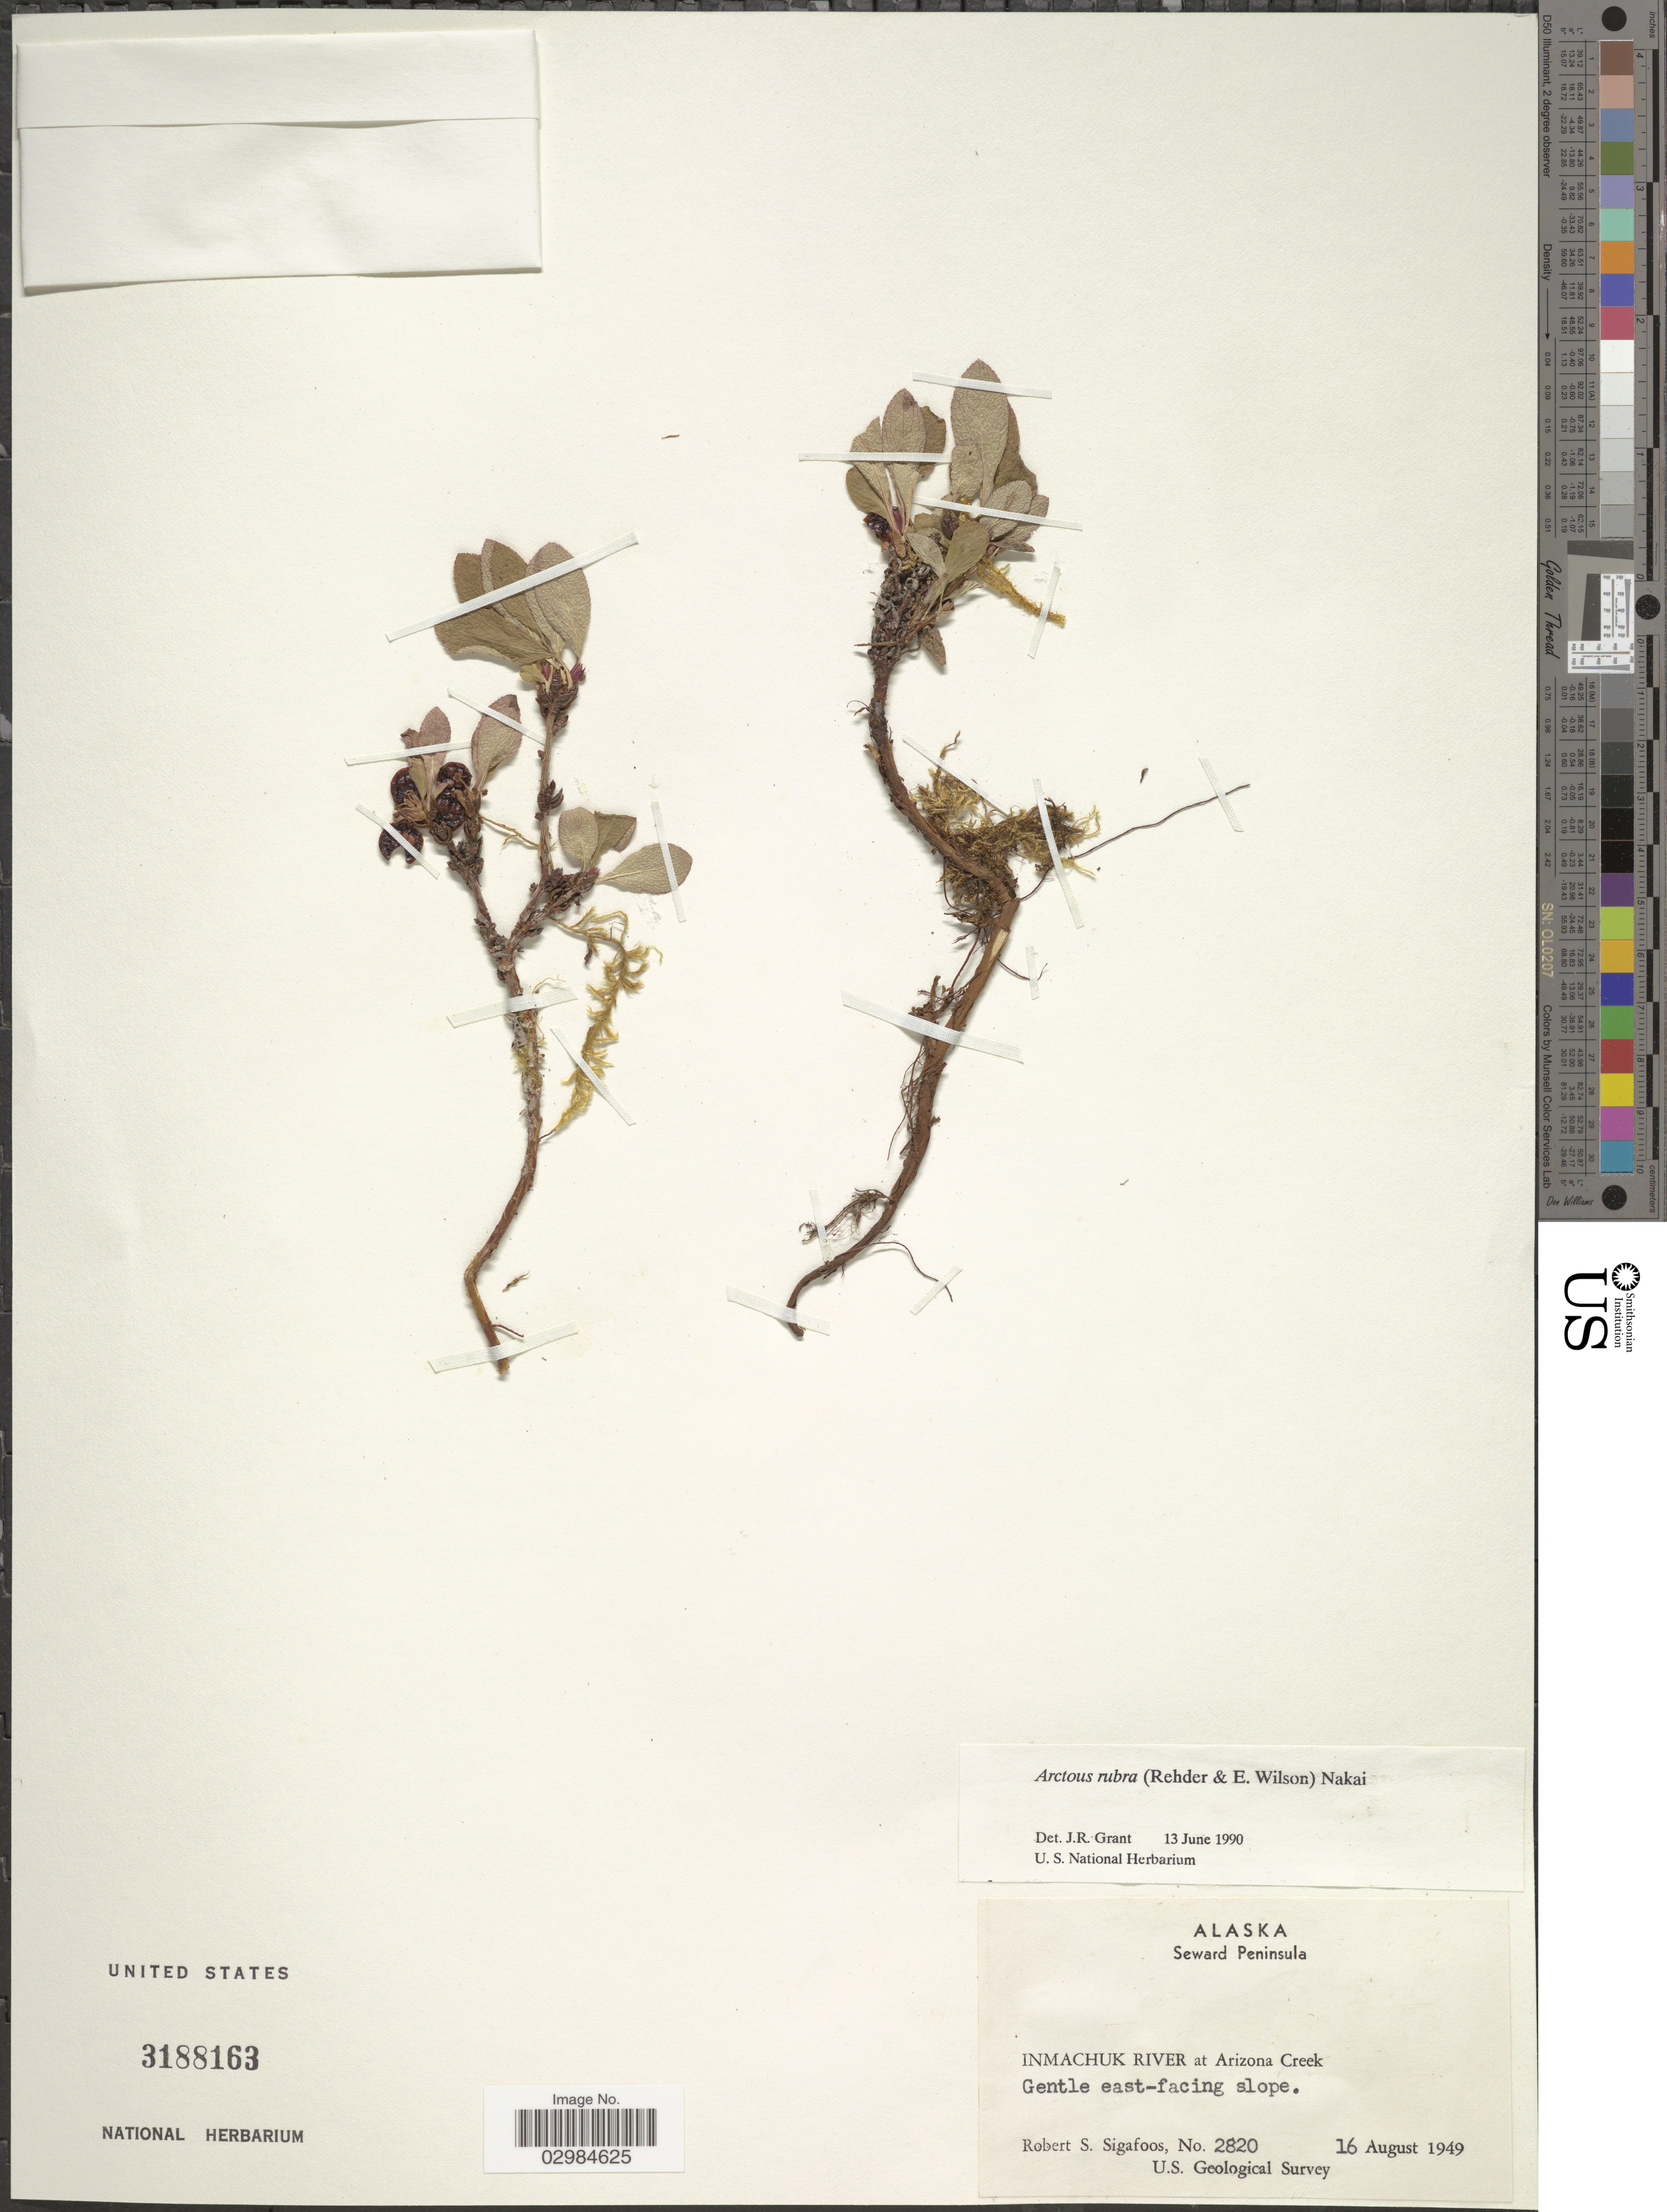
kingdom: Plantae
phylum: Tracheophyta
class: Magnoliopsida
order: Ericales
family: Ericaceae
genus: Arctostaphylos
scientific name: Arctostaphylos rubra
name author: (Rehder & E.H. Wilson) Fernald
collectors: R. Sigafoos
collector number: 2820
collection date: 1949-08-16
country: United States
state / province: Alaska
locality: Seward Peninsula. Inmachuk River at Arizona Creek. Gentle east-facing slope.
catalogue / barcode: US 3188163